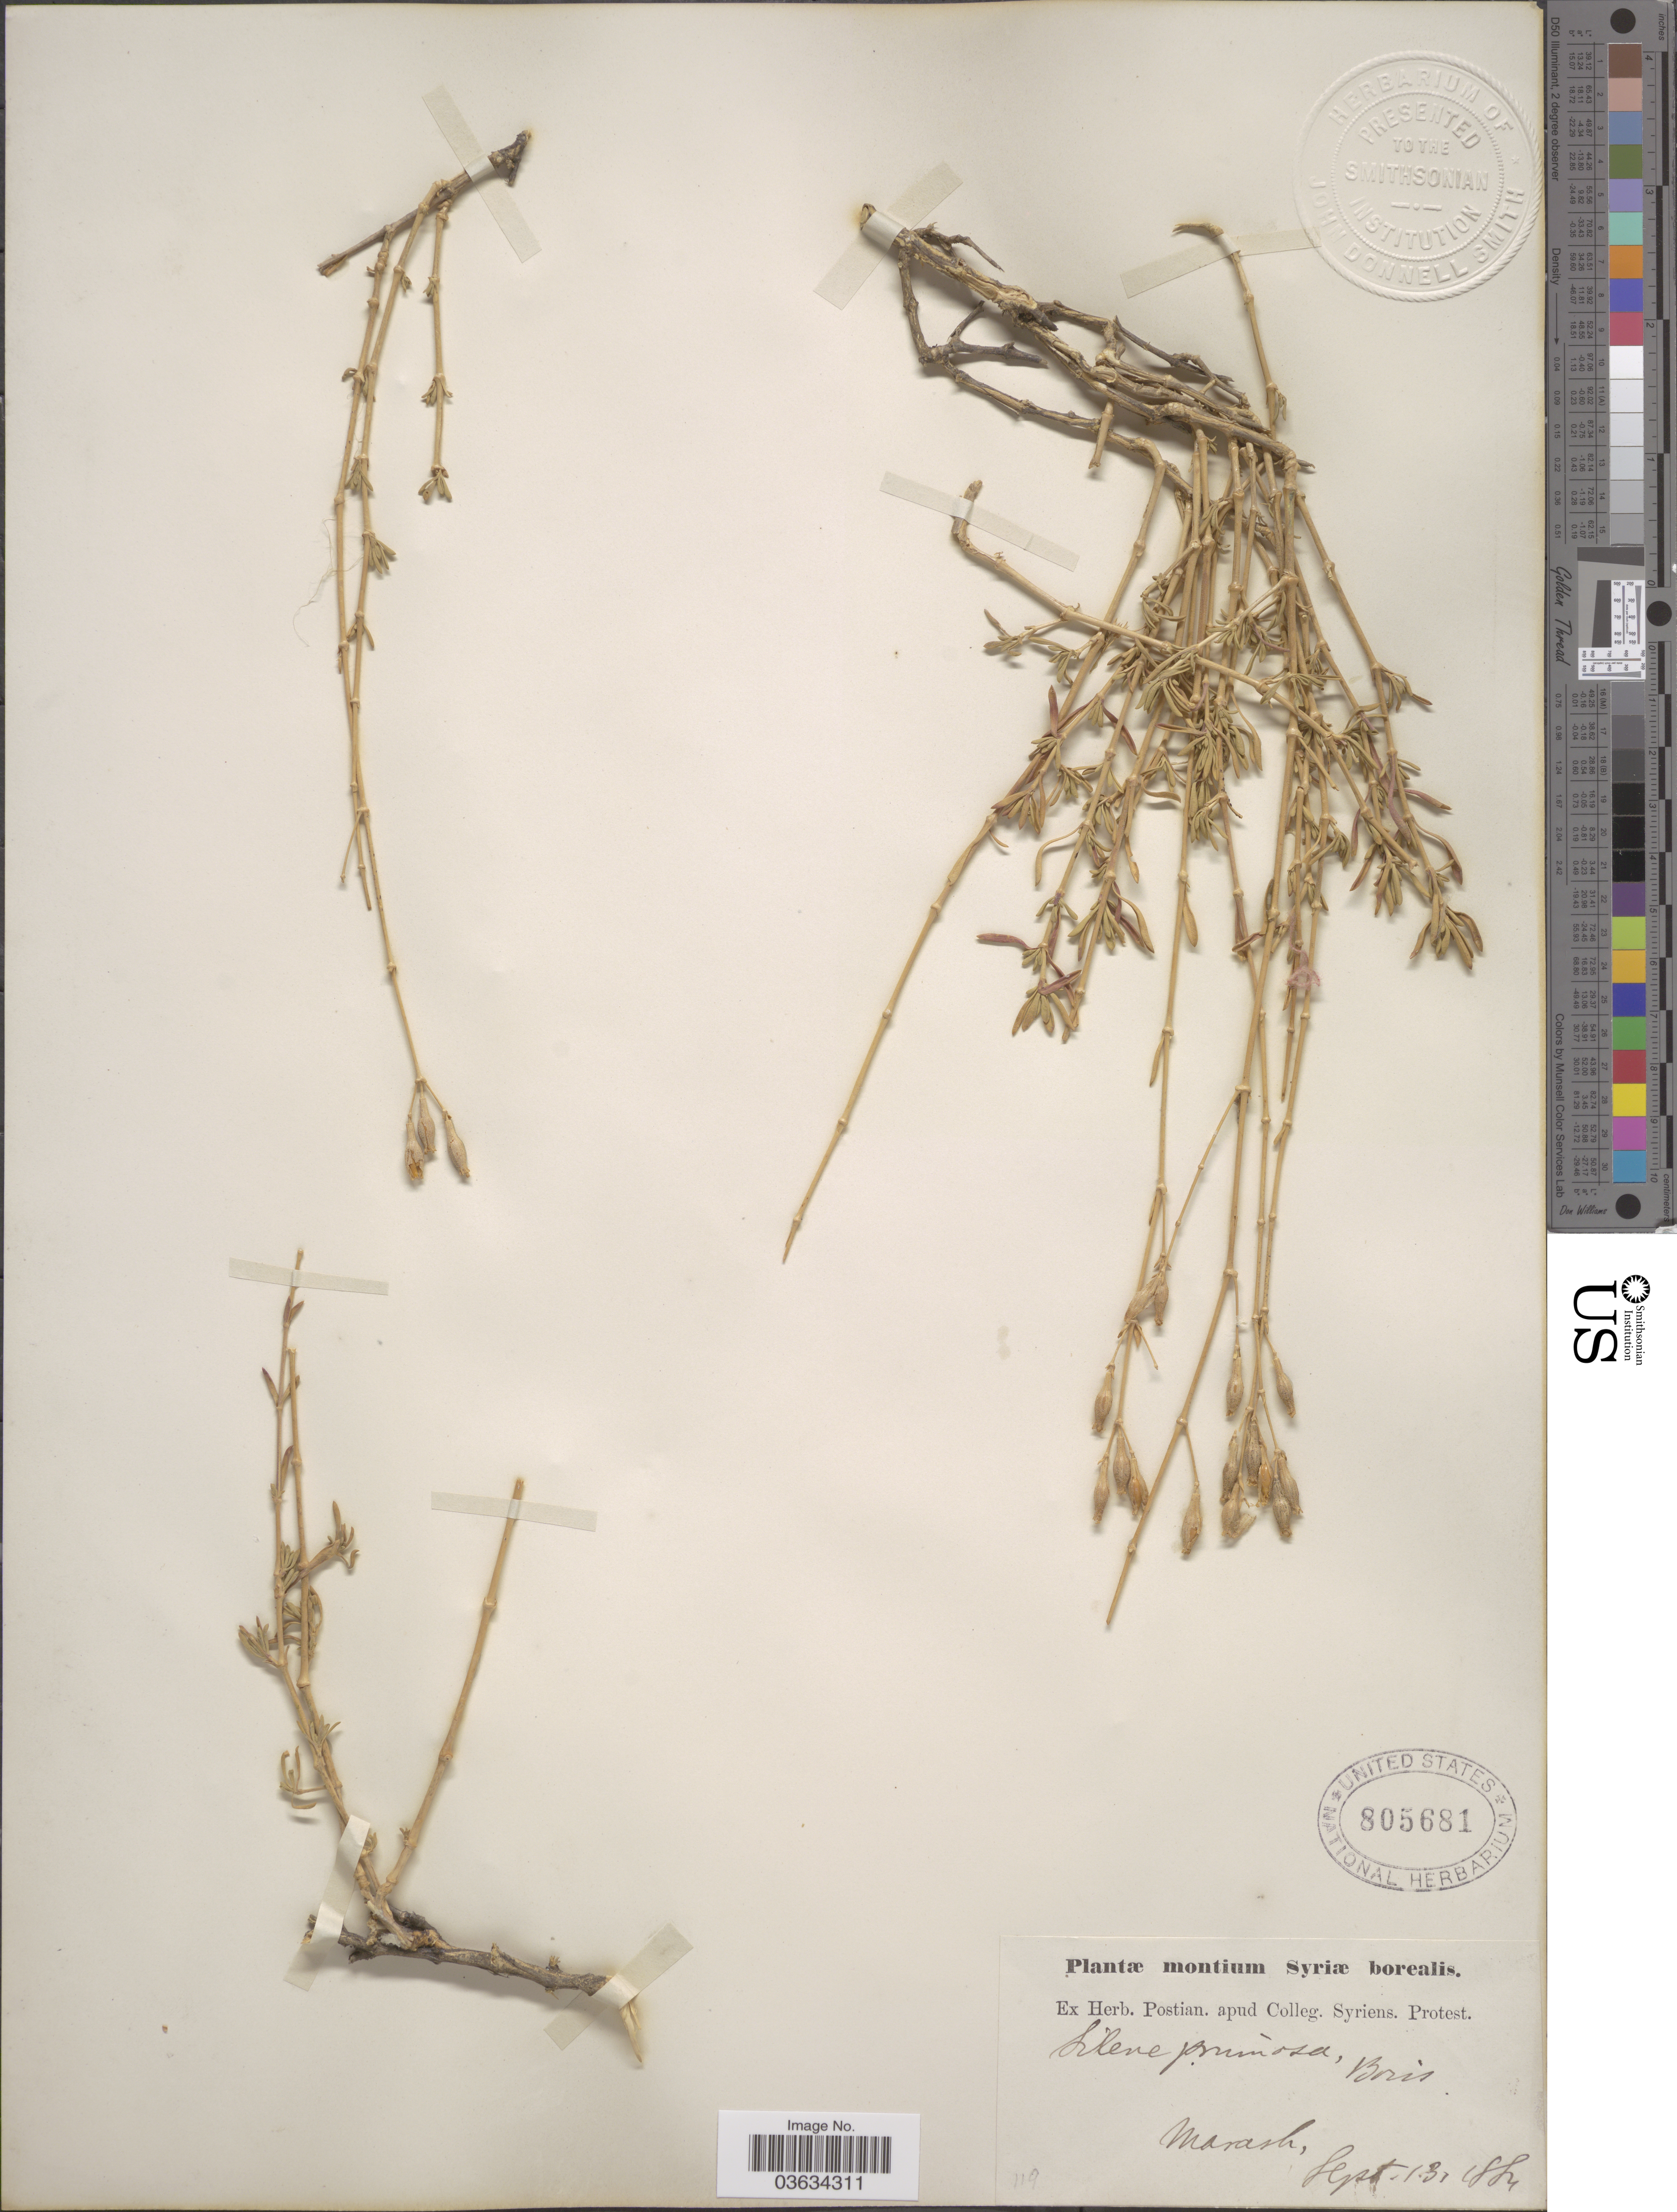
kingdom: Plantae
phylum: Tracheophyta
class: Magnoliopsida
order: Caryophyllales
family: Caryophyllaceae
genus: Silene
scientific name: Silene pruinosa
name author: Boiss.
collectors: ex herb. Postian. apud Colleg. Syriens. Protest. USE "Fannie P. A. Shepard" (10308853) AS PRIMARY COLLECTOR INSTEAD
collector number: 119?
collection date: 1884-09-13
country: Syria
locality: Montium Syriæ borealis. Marash.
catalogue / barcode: US 805681